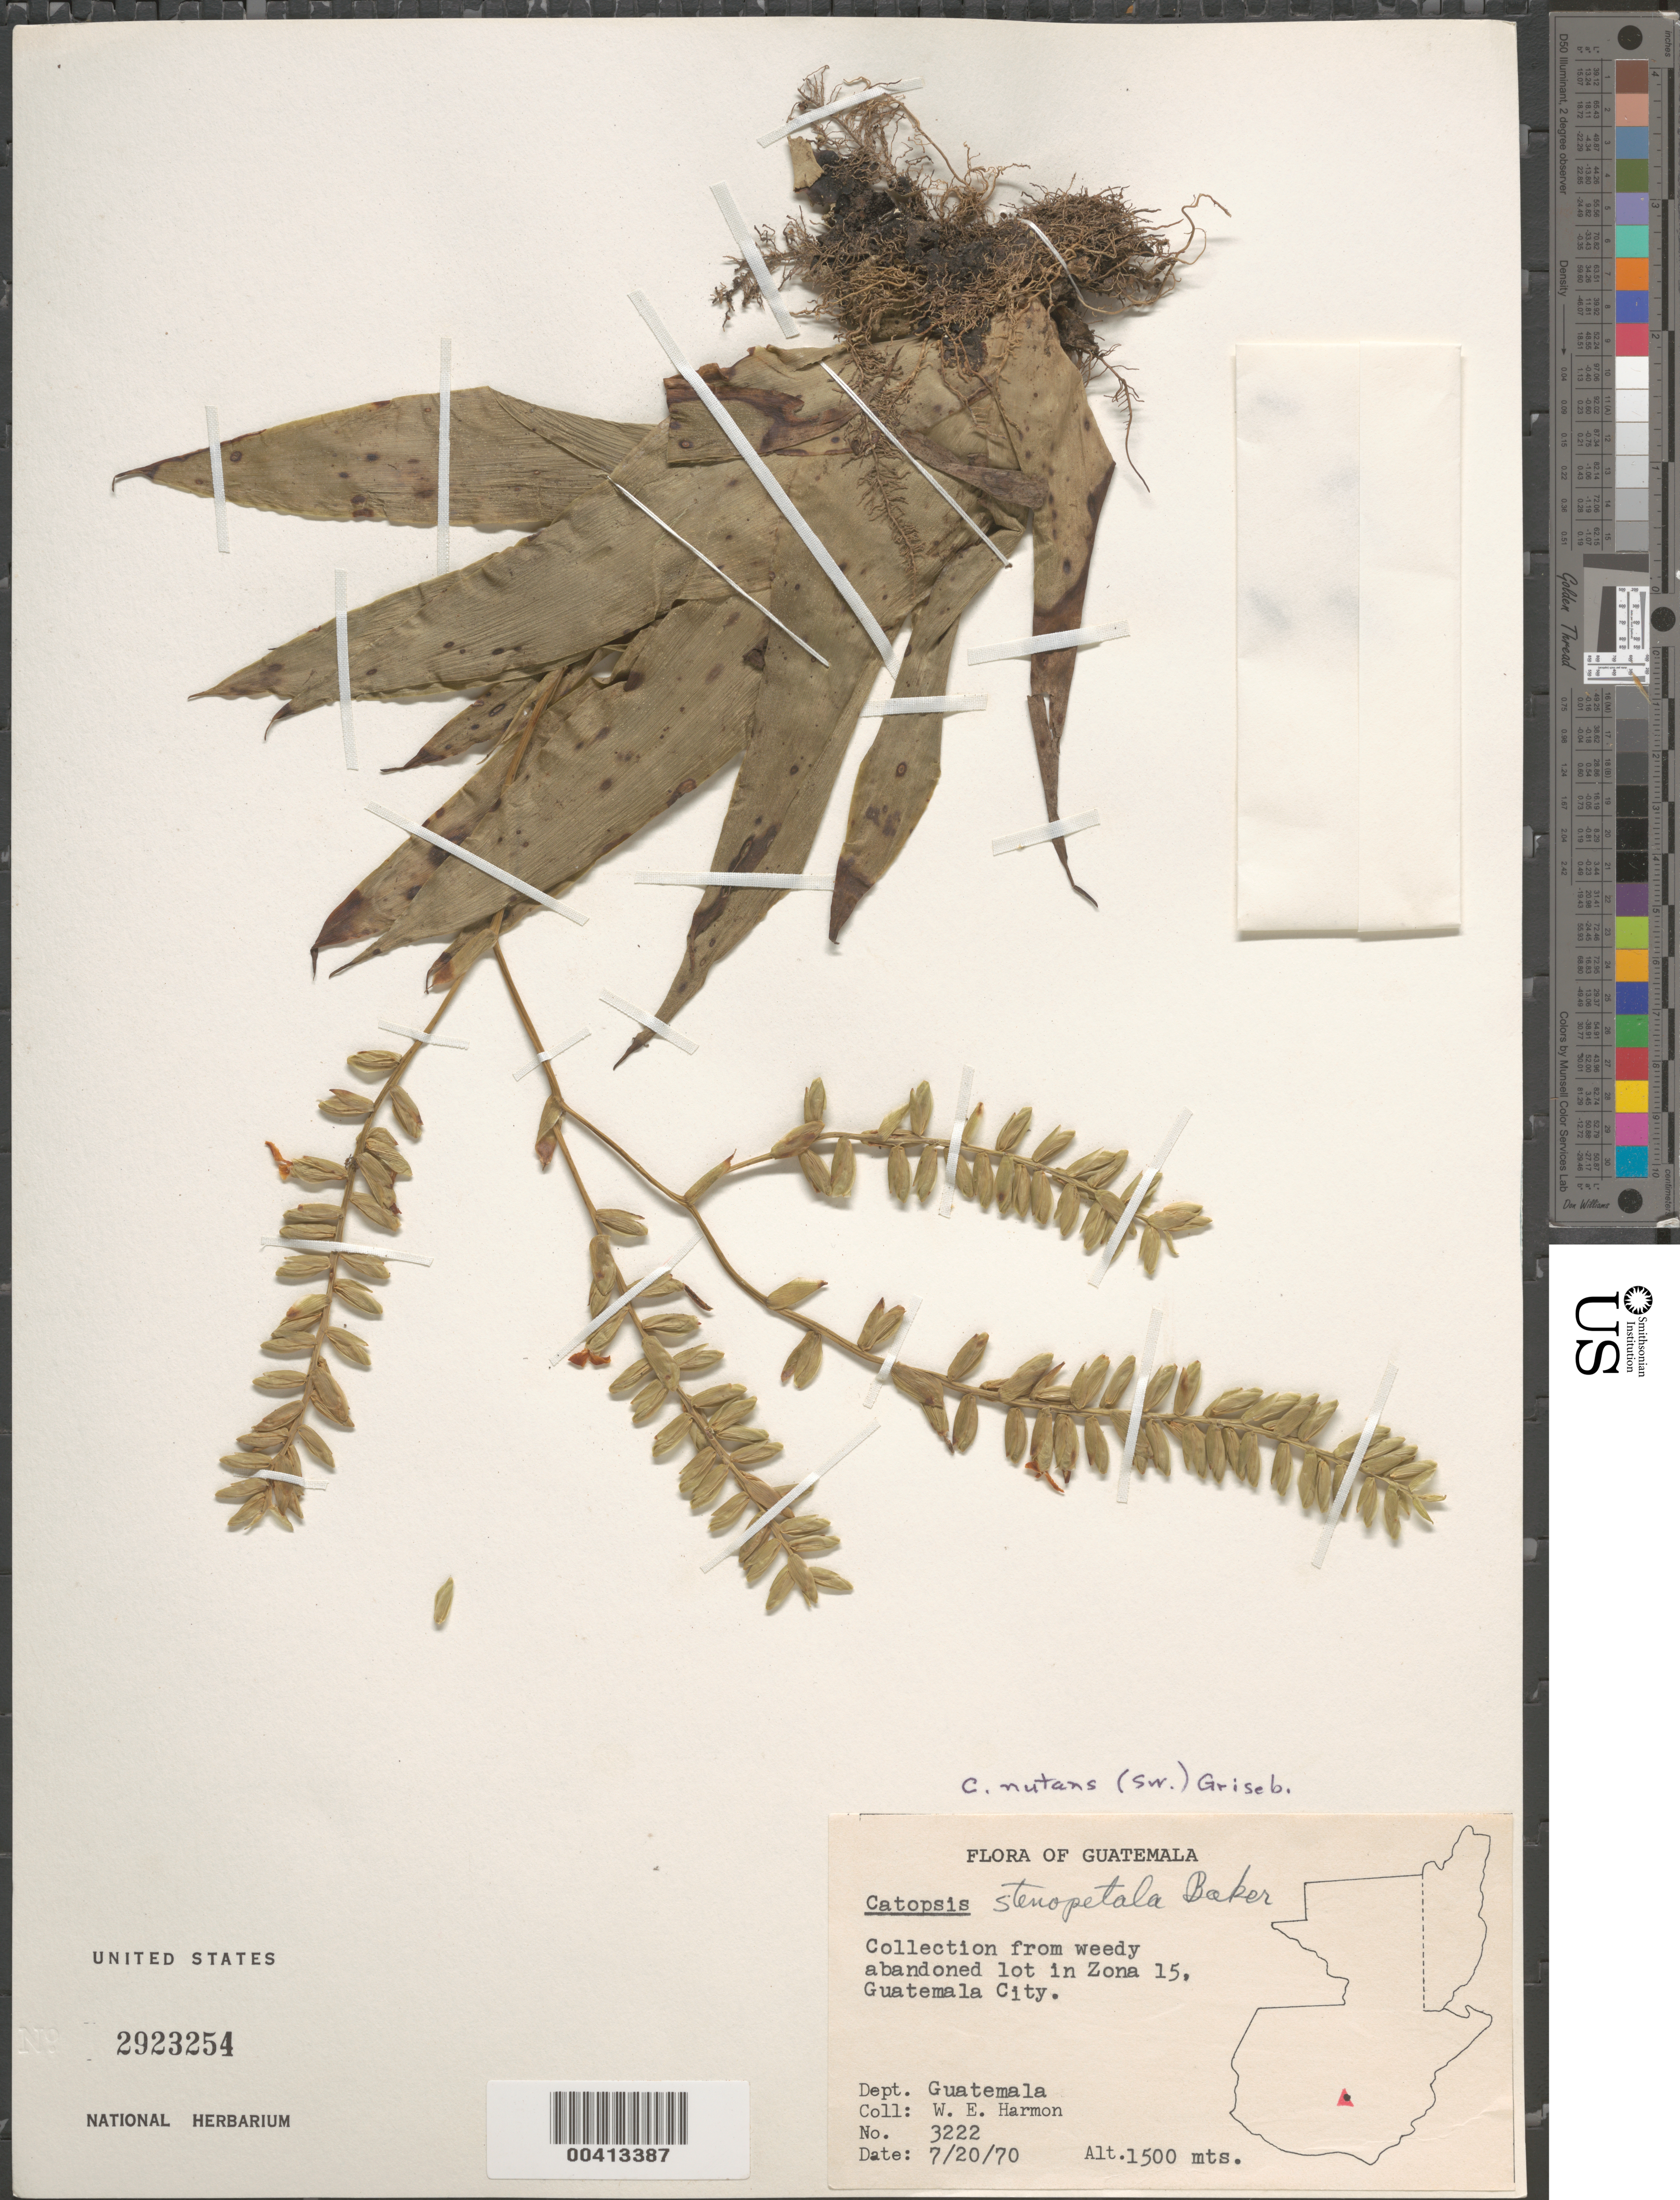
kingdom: Plantae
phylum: Tracheophyta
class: Liliopsida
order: Poales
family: Bromeliaceae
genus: Catopsis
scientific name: Catopsis nutans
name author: (Sw.) Griseb.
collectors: W. E. Harmon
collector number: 3222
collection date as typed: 20 Jul 1970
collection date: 1970-07-20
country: Guatemala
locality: Zona 15, Guatemala City, weedy abandoned lot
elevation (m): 1500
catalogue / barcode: US 2923254